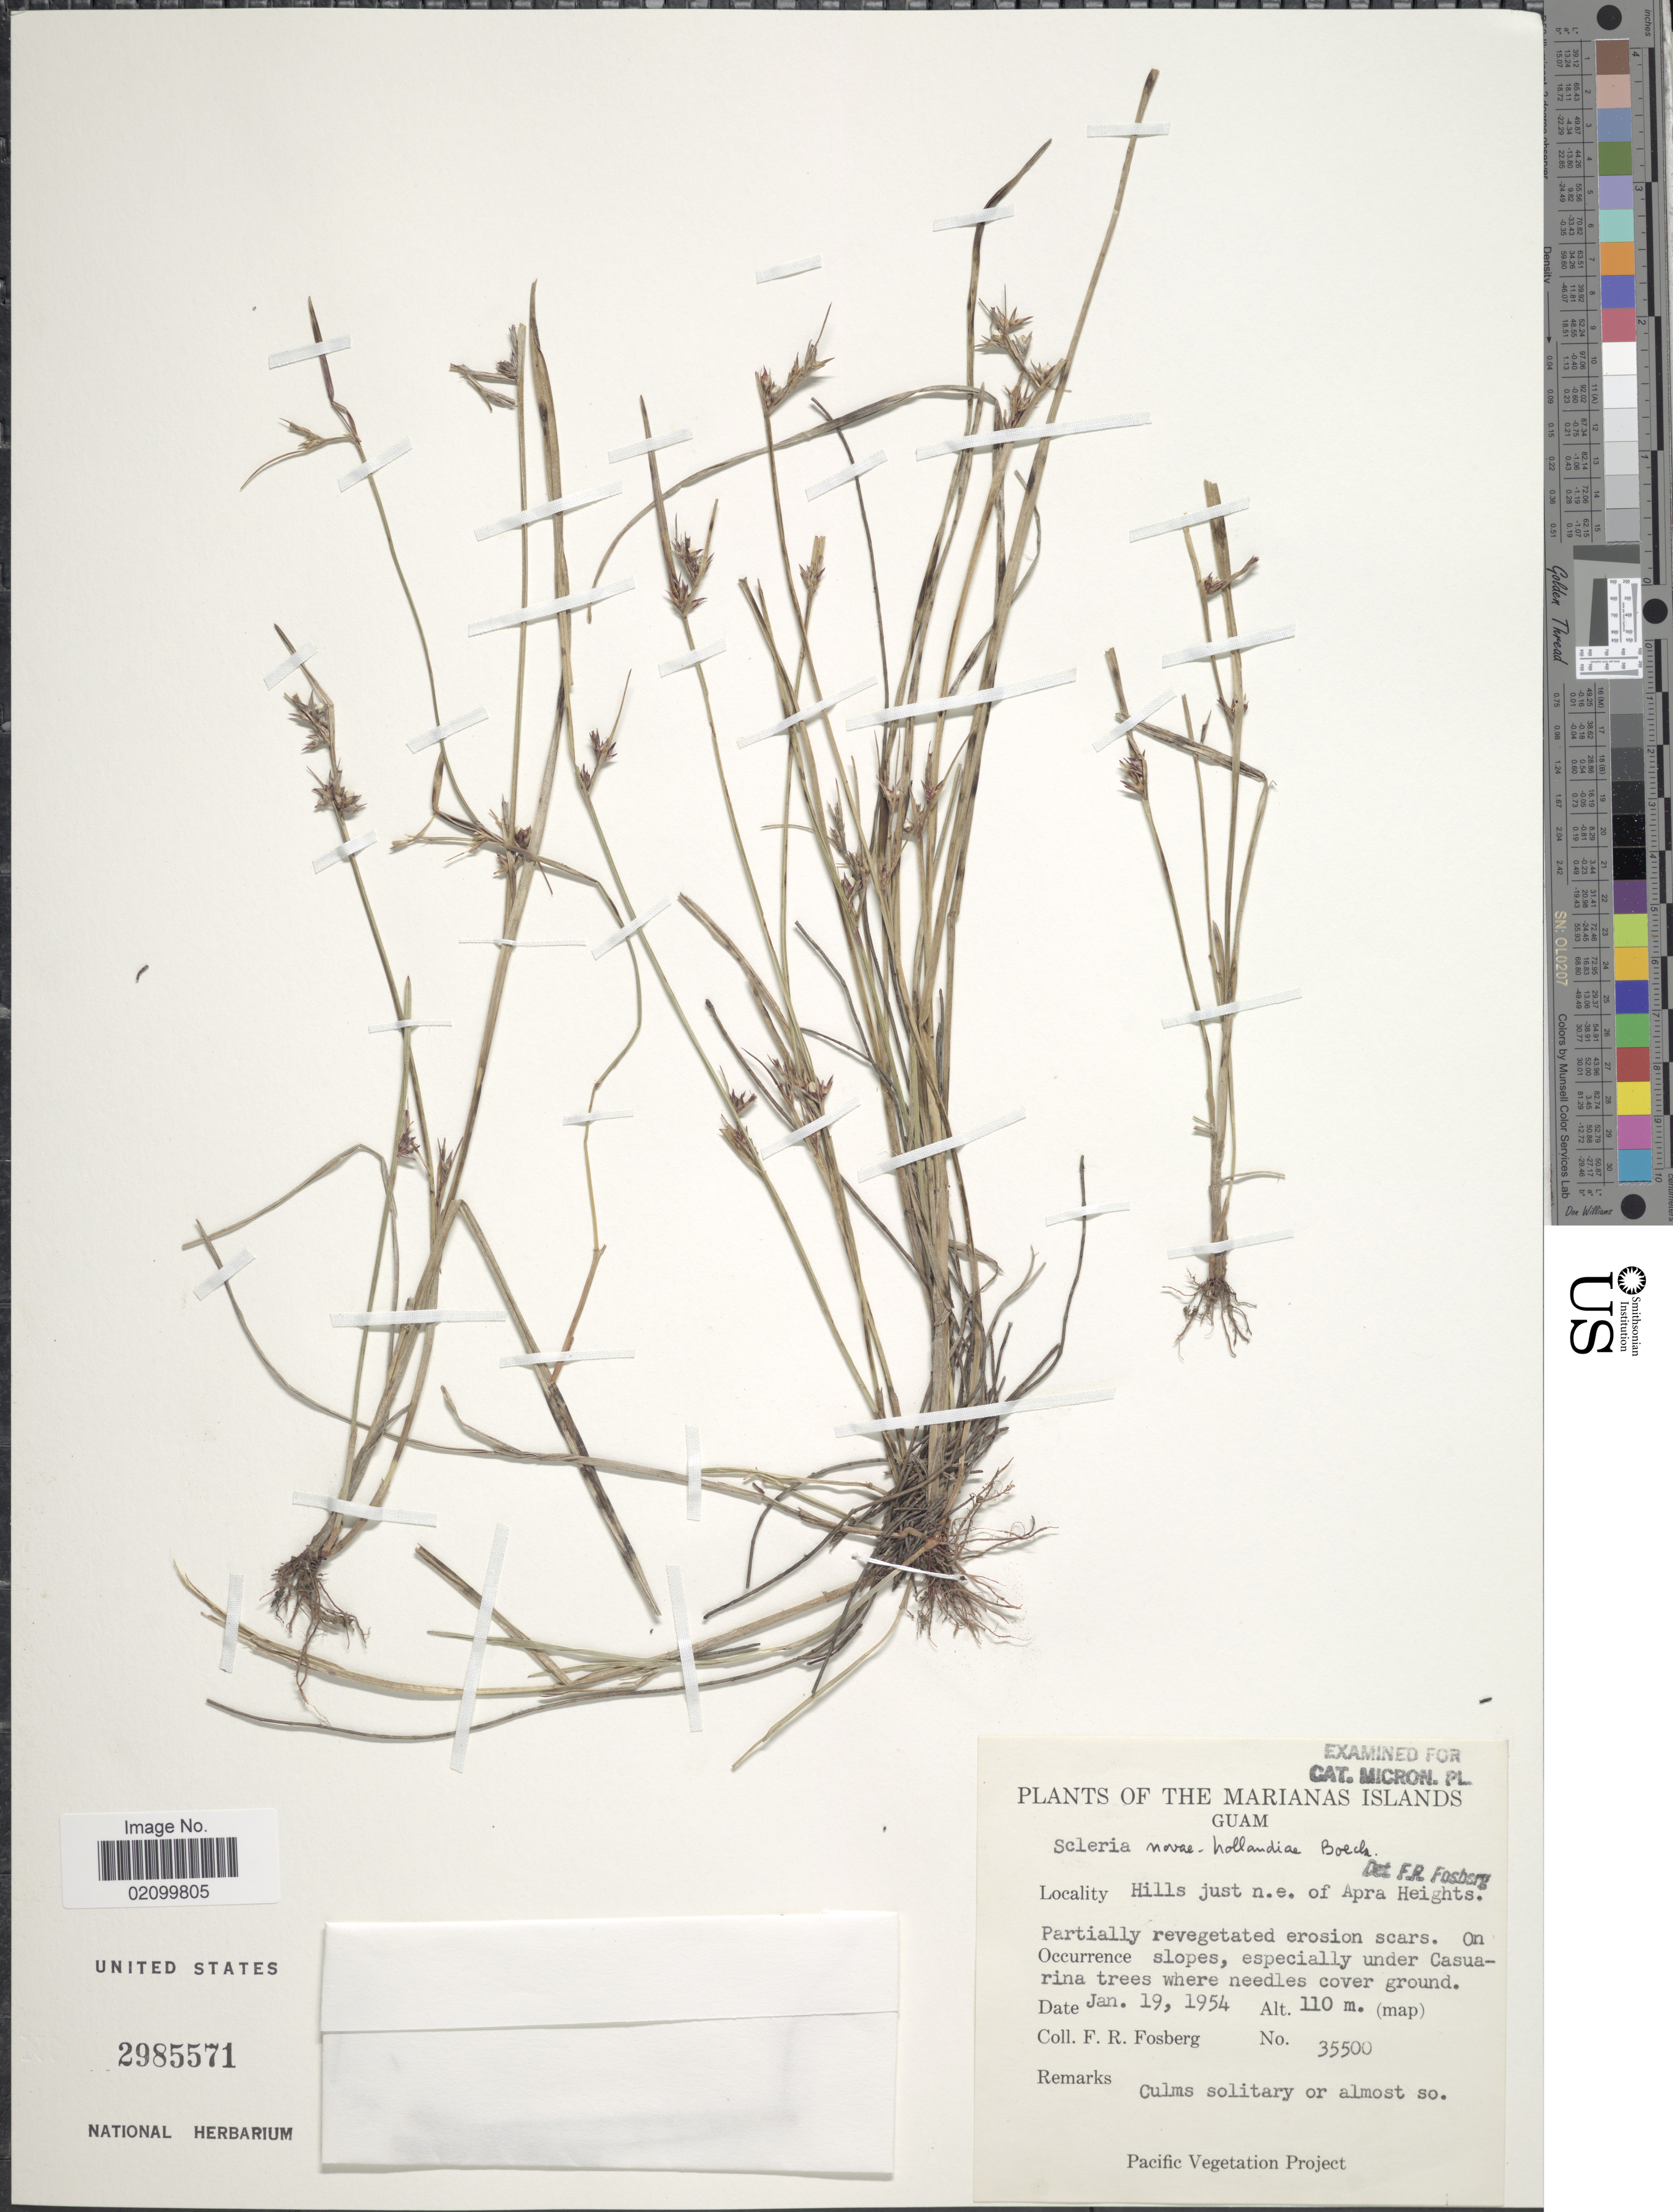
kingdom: Plantae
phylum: Tracheophyta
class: Liliopsida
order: Poales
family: Cyperaceae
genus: Scleria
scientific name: Scleria novae-hollandiae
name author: Boeckeler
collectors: F. R. Fosberg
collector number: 35500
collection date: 1954-01-19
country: Guam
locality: Marianas Islands. Guam, Hills just n.e. of Apra Heights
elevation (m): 110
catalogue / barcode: US 2985571